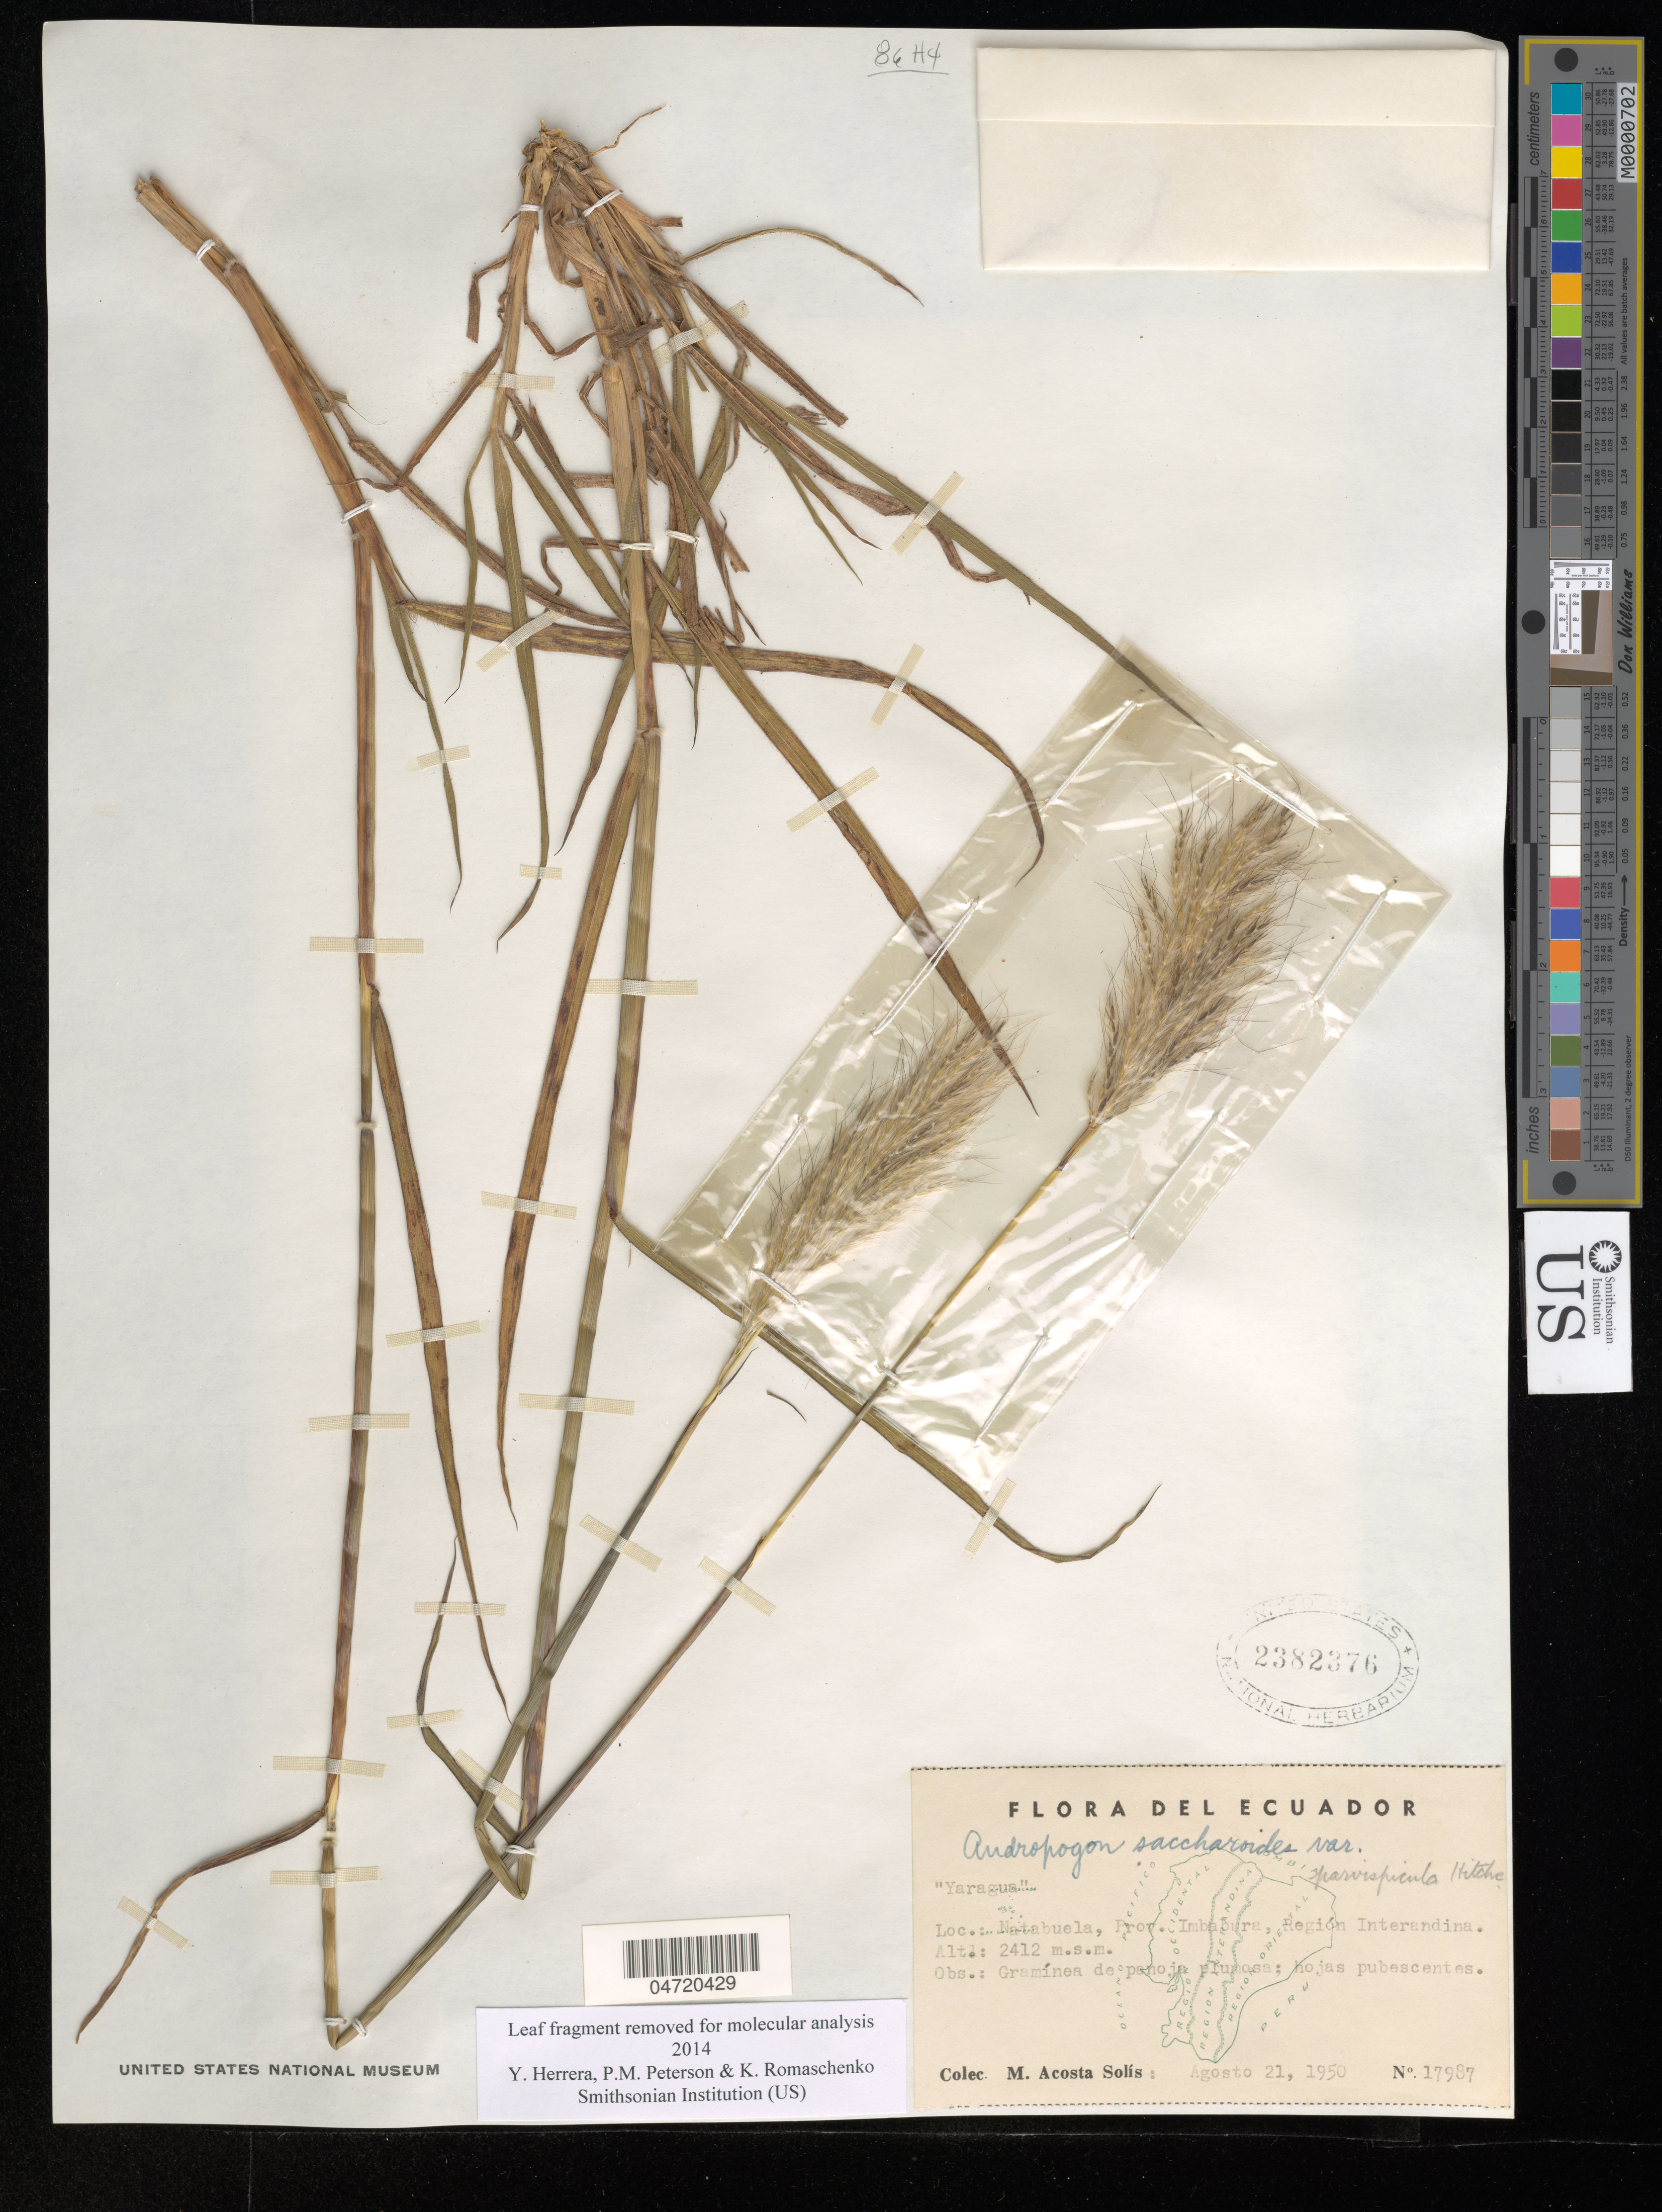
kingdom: Plantae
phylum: Tracheophyta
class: Liliopsida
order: Poales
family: Poaceae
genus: Andropogon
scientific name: Andropogon saccharoides var. laguroides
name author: Sw.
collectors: M. Acosta Solis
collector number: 17987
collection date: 1950-08-21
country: Ecuador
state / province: Imbabura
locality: Natabuela, Región Interandina.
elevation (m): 2412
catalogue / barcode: US 2382376